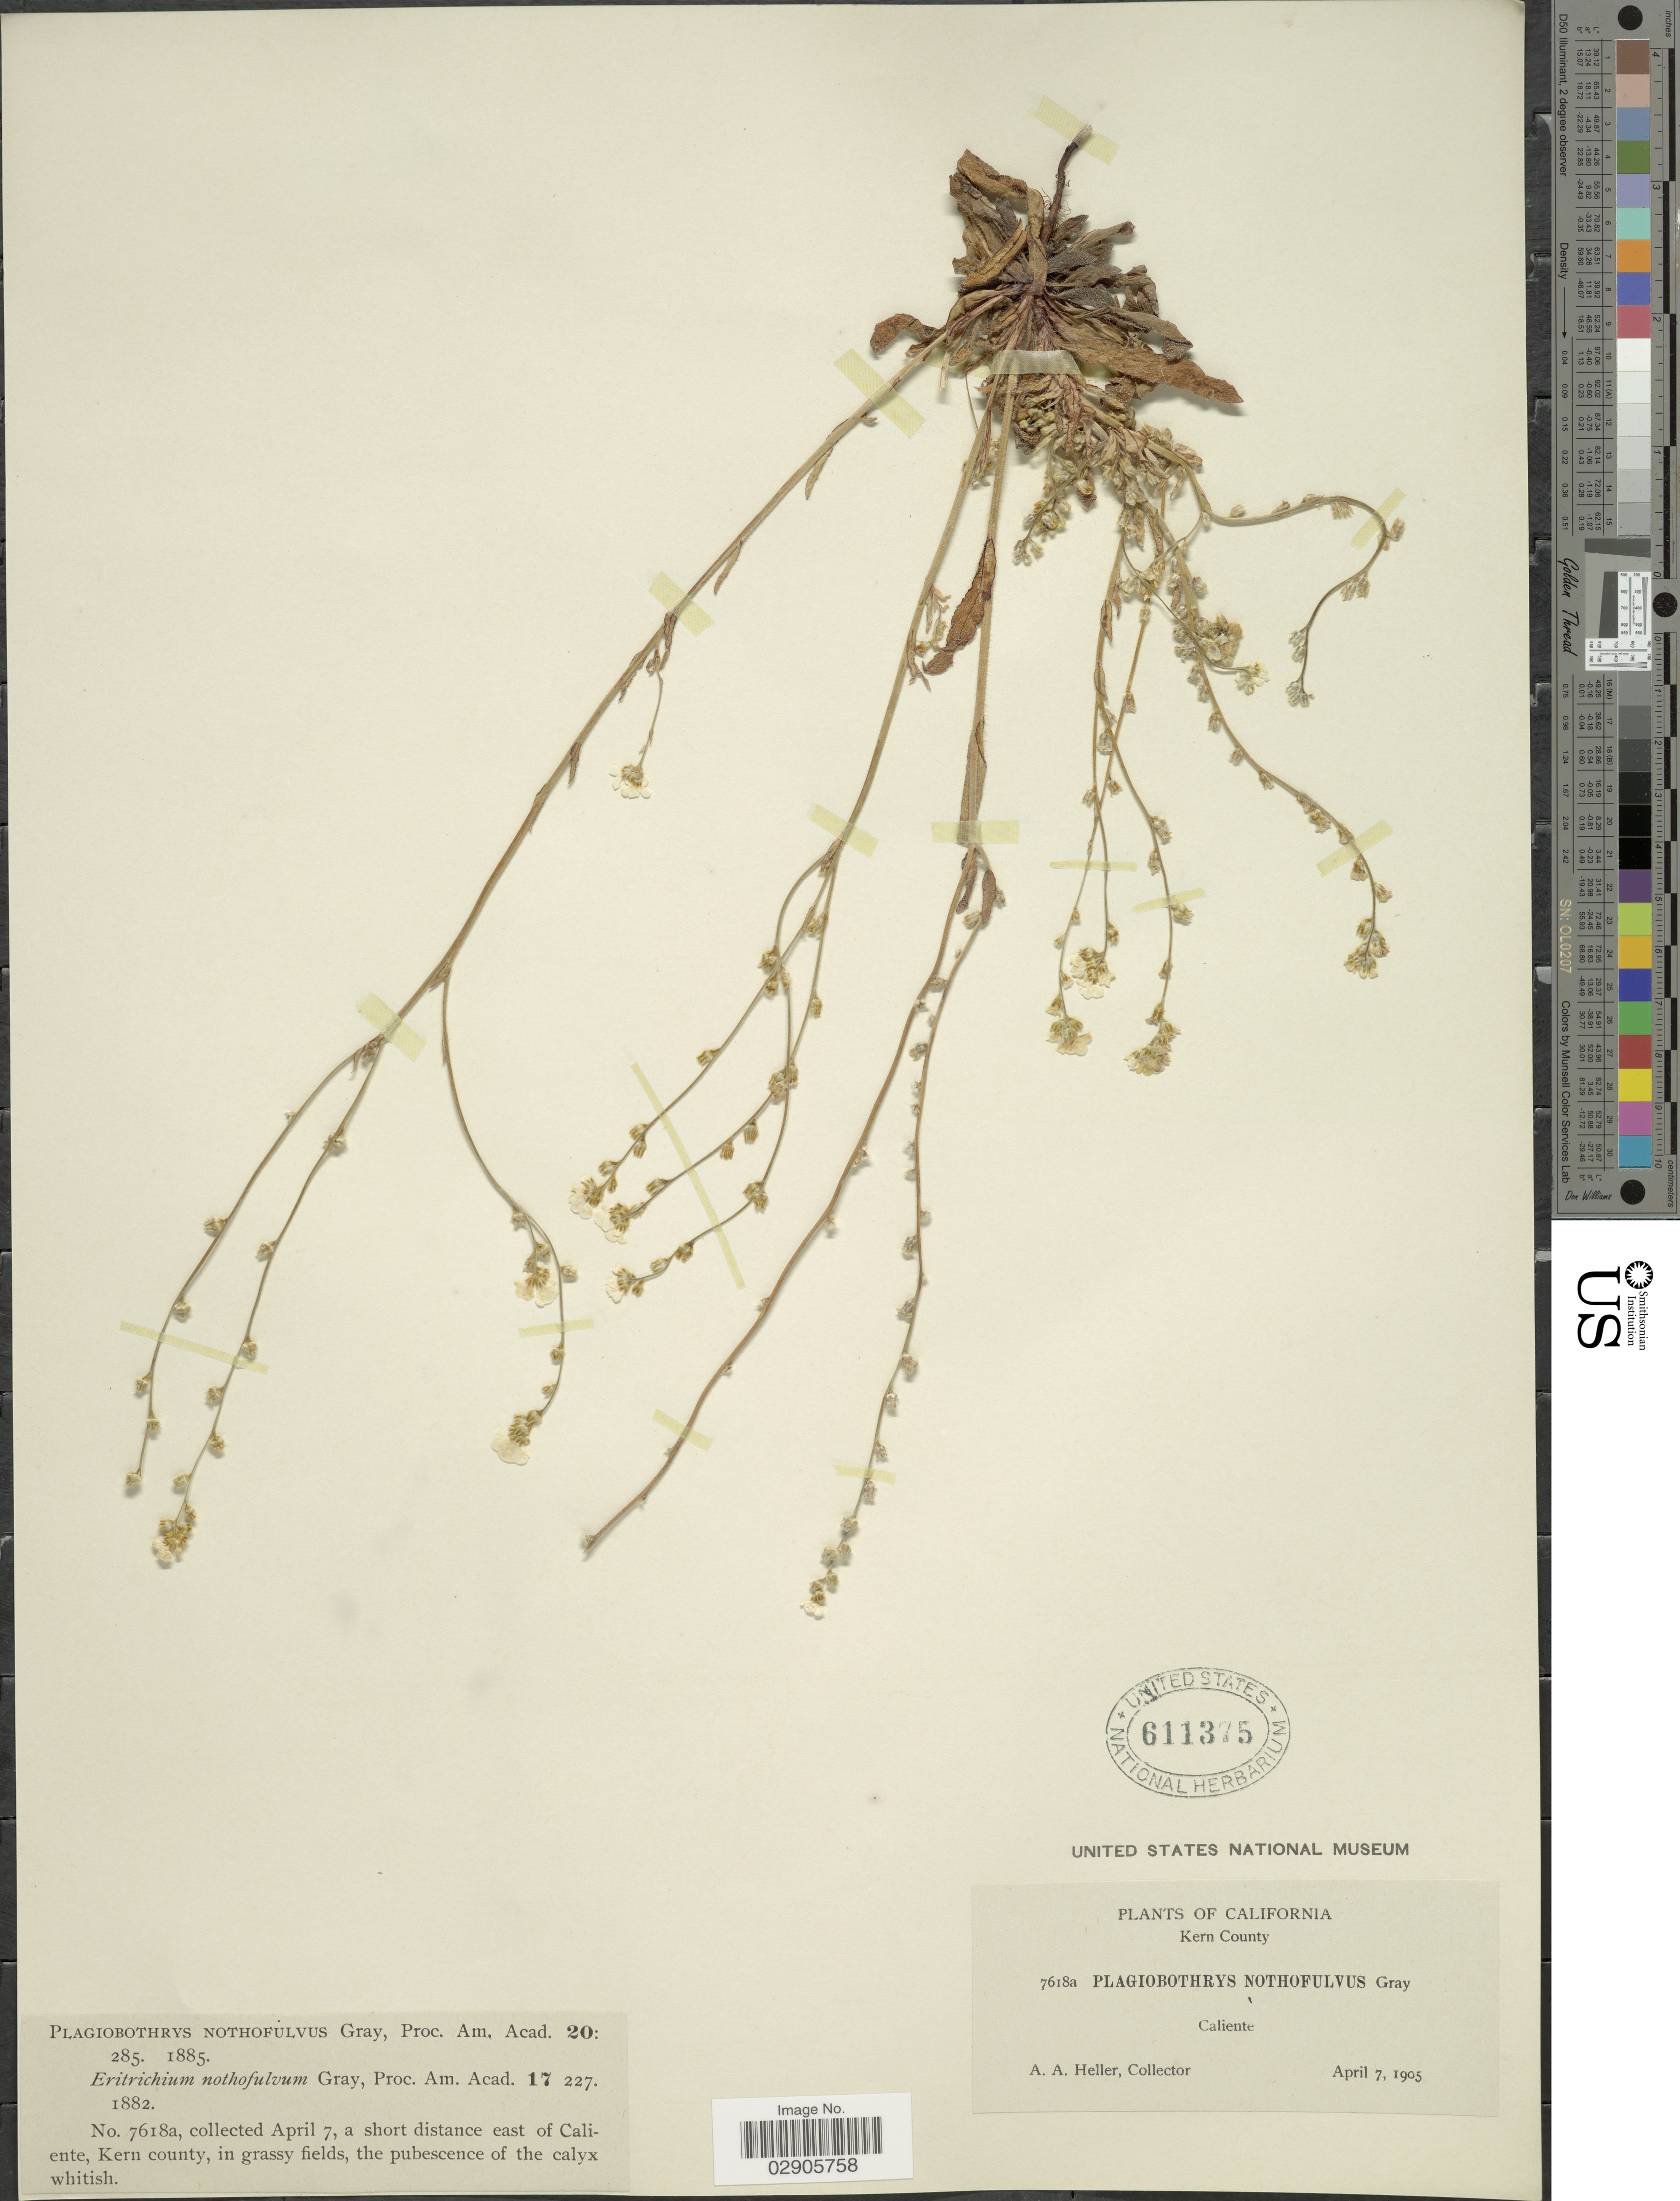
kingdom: Plantae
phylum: Tracheophyta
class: Magnoliopsida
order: Boraginales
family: Boraginaceae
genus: Plagiobothrys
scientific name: Plagiobothrys nothofulvus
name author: (A. Gray) A. Gray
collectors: A. A. Heller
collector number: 7618a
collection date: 1905-04-07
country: United States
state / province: California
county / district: Kern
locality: A short distance east of Caliente, Kern County.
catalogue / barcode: US 611375